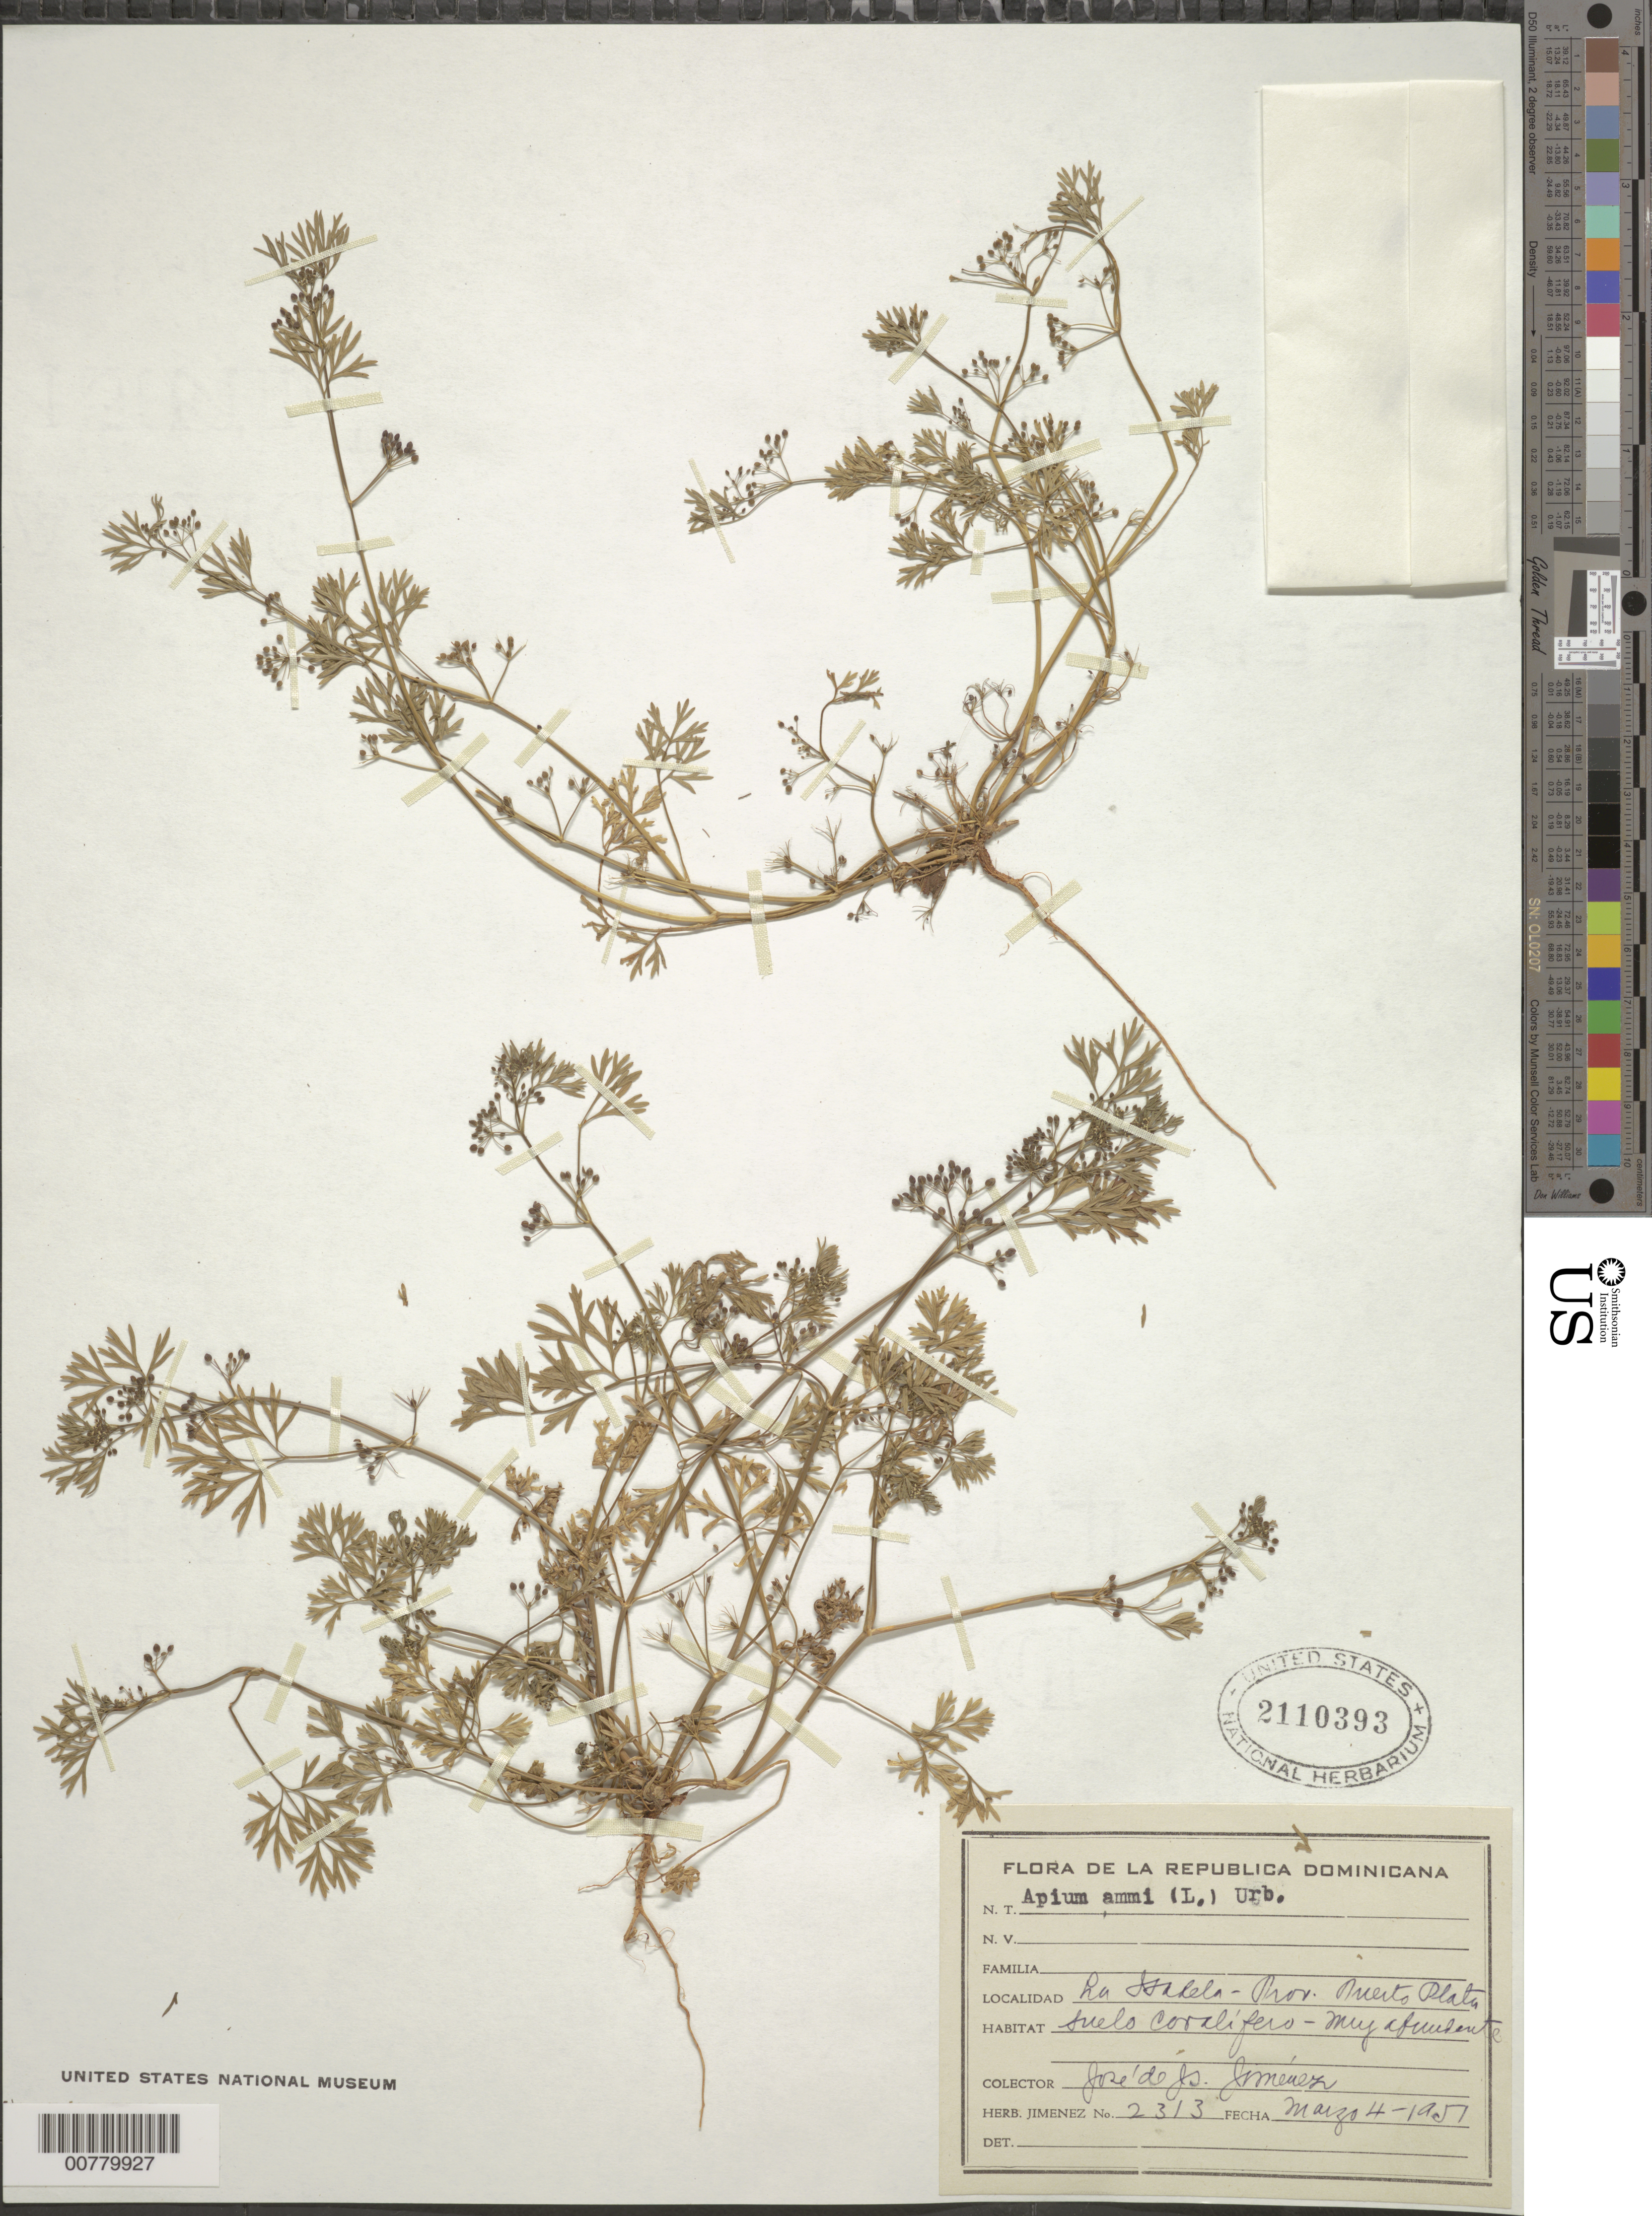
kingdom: Plantae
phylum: Tracheophyta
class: Magnoliopsida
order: Apiales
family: Apiaceae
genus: Cyclospermum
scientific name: Cyclospermum leptophyllum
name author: (Pers.) Sprague ex Britton & P. Wilson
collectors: J. J. Jiménez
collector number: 2313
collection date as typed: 04 Mar 1951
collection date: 1951-03-04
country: Dominican Republic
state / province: Puerto Plata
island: Hispaniola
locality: La Isabela.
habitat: Coraliferous soil.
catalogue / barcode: US 2110393